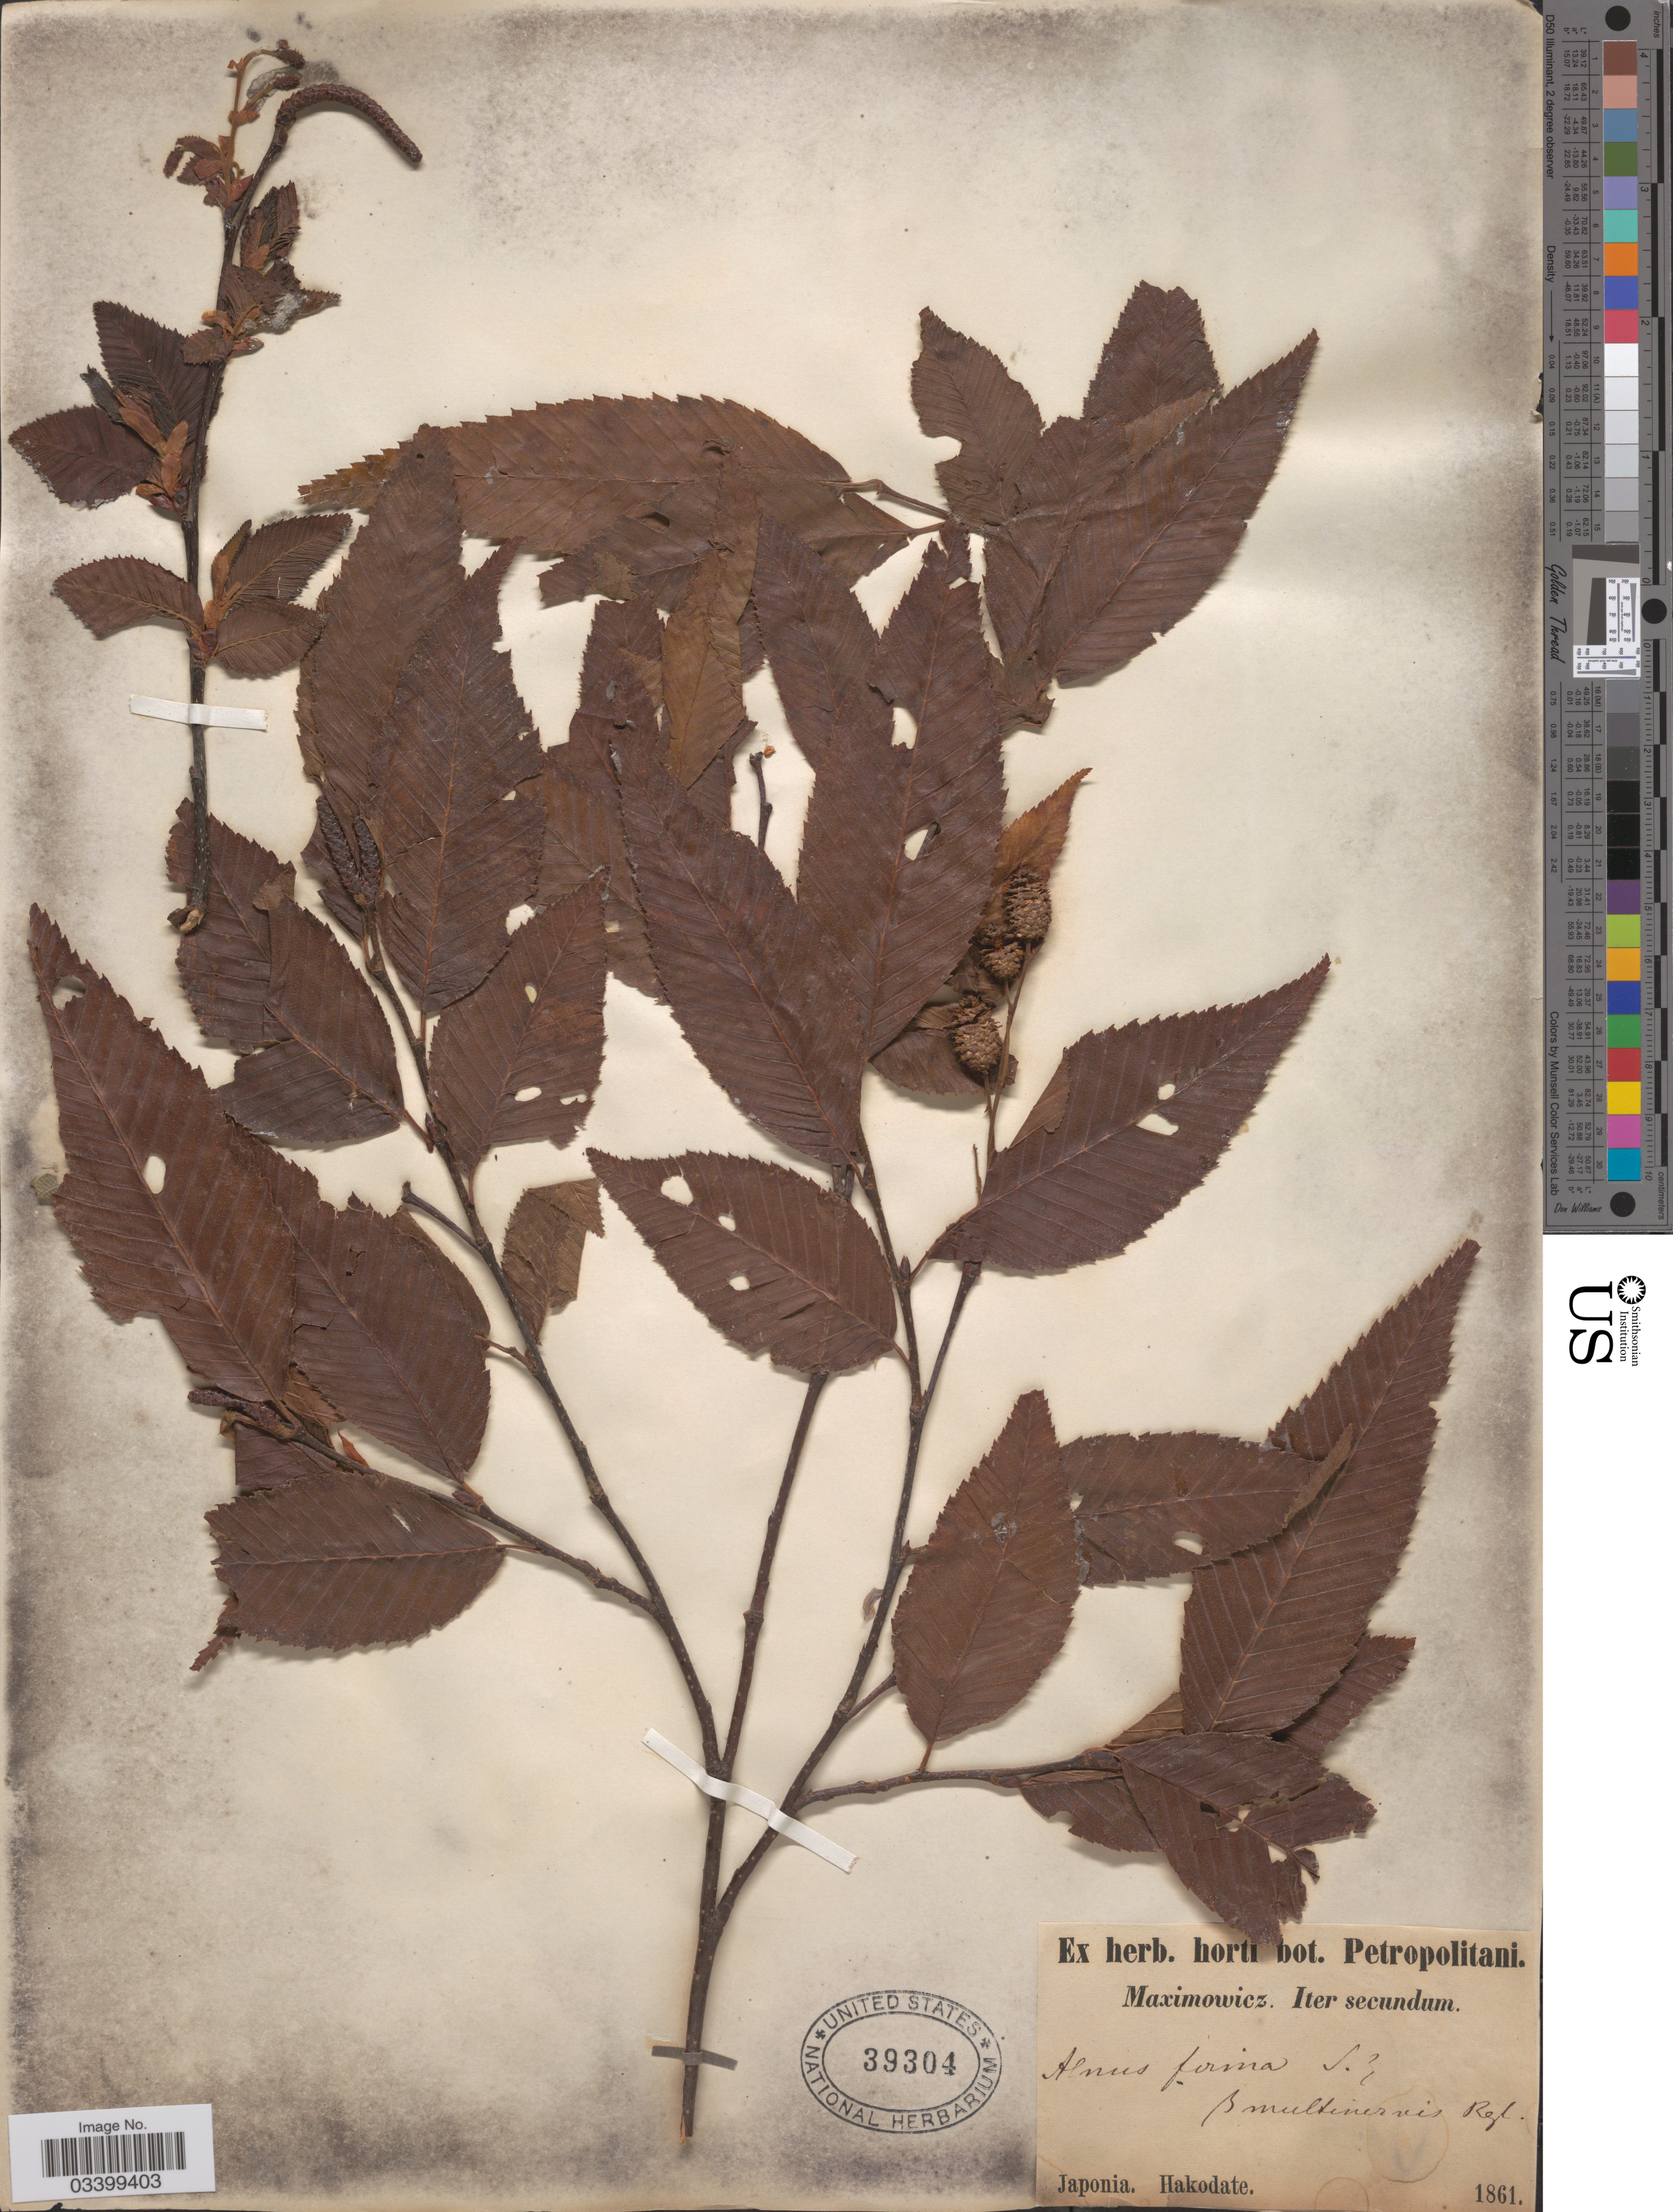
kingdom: Plantae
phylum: Tracheophyta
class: Magnoliopsida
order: Fagales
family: Betulaceae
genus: Alnus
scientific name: Alnus firma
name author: Siebold & Zucc.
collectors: -. Maximowicz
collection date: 1861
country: Japan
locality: Hakodate.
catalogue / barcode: US 39304